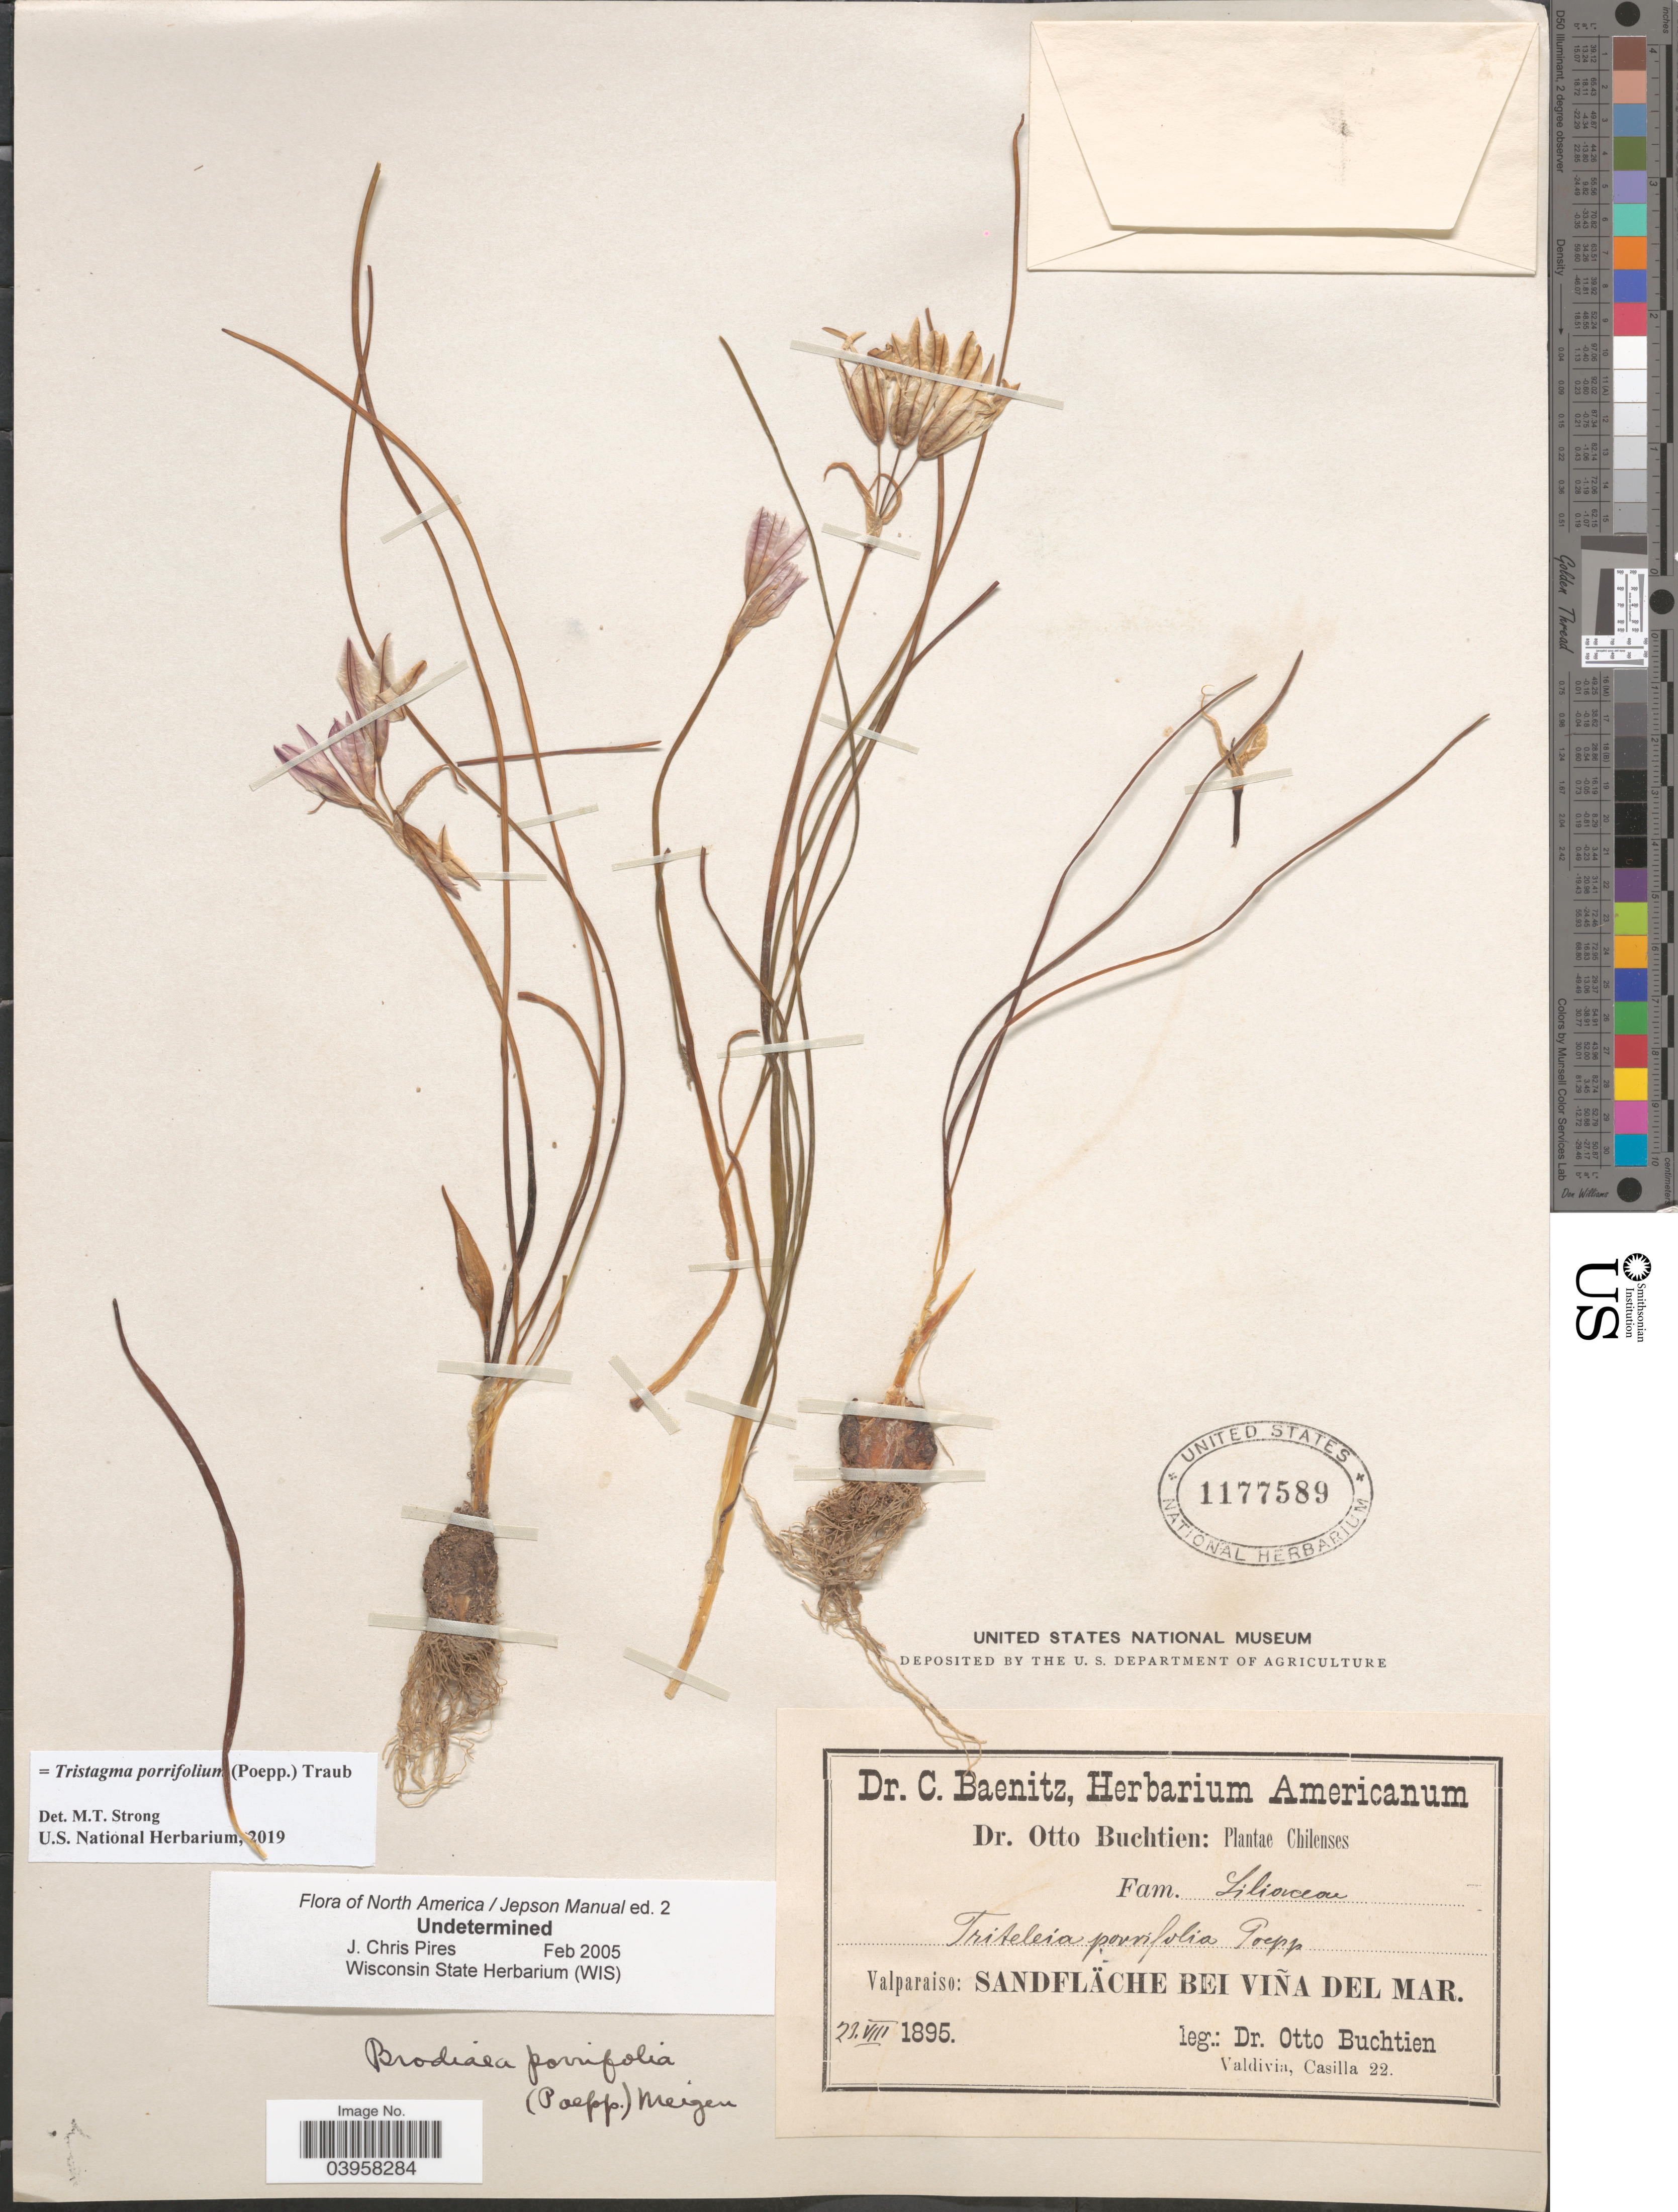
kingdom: Plantae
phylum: Tracheophyta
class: Liliopsida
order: Asparagales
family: Amaryllidaceae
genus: Tristagma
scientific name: Tristagma porrifolium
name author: (Poepp.) Traub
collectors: O. Buchtien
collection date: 1895-08-23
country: Chile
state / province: Valparaíso (V)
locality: Sandfläche Bei Viña Del Mar.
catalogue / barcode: US 1177589